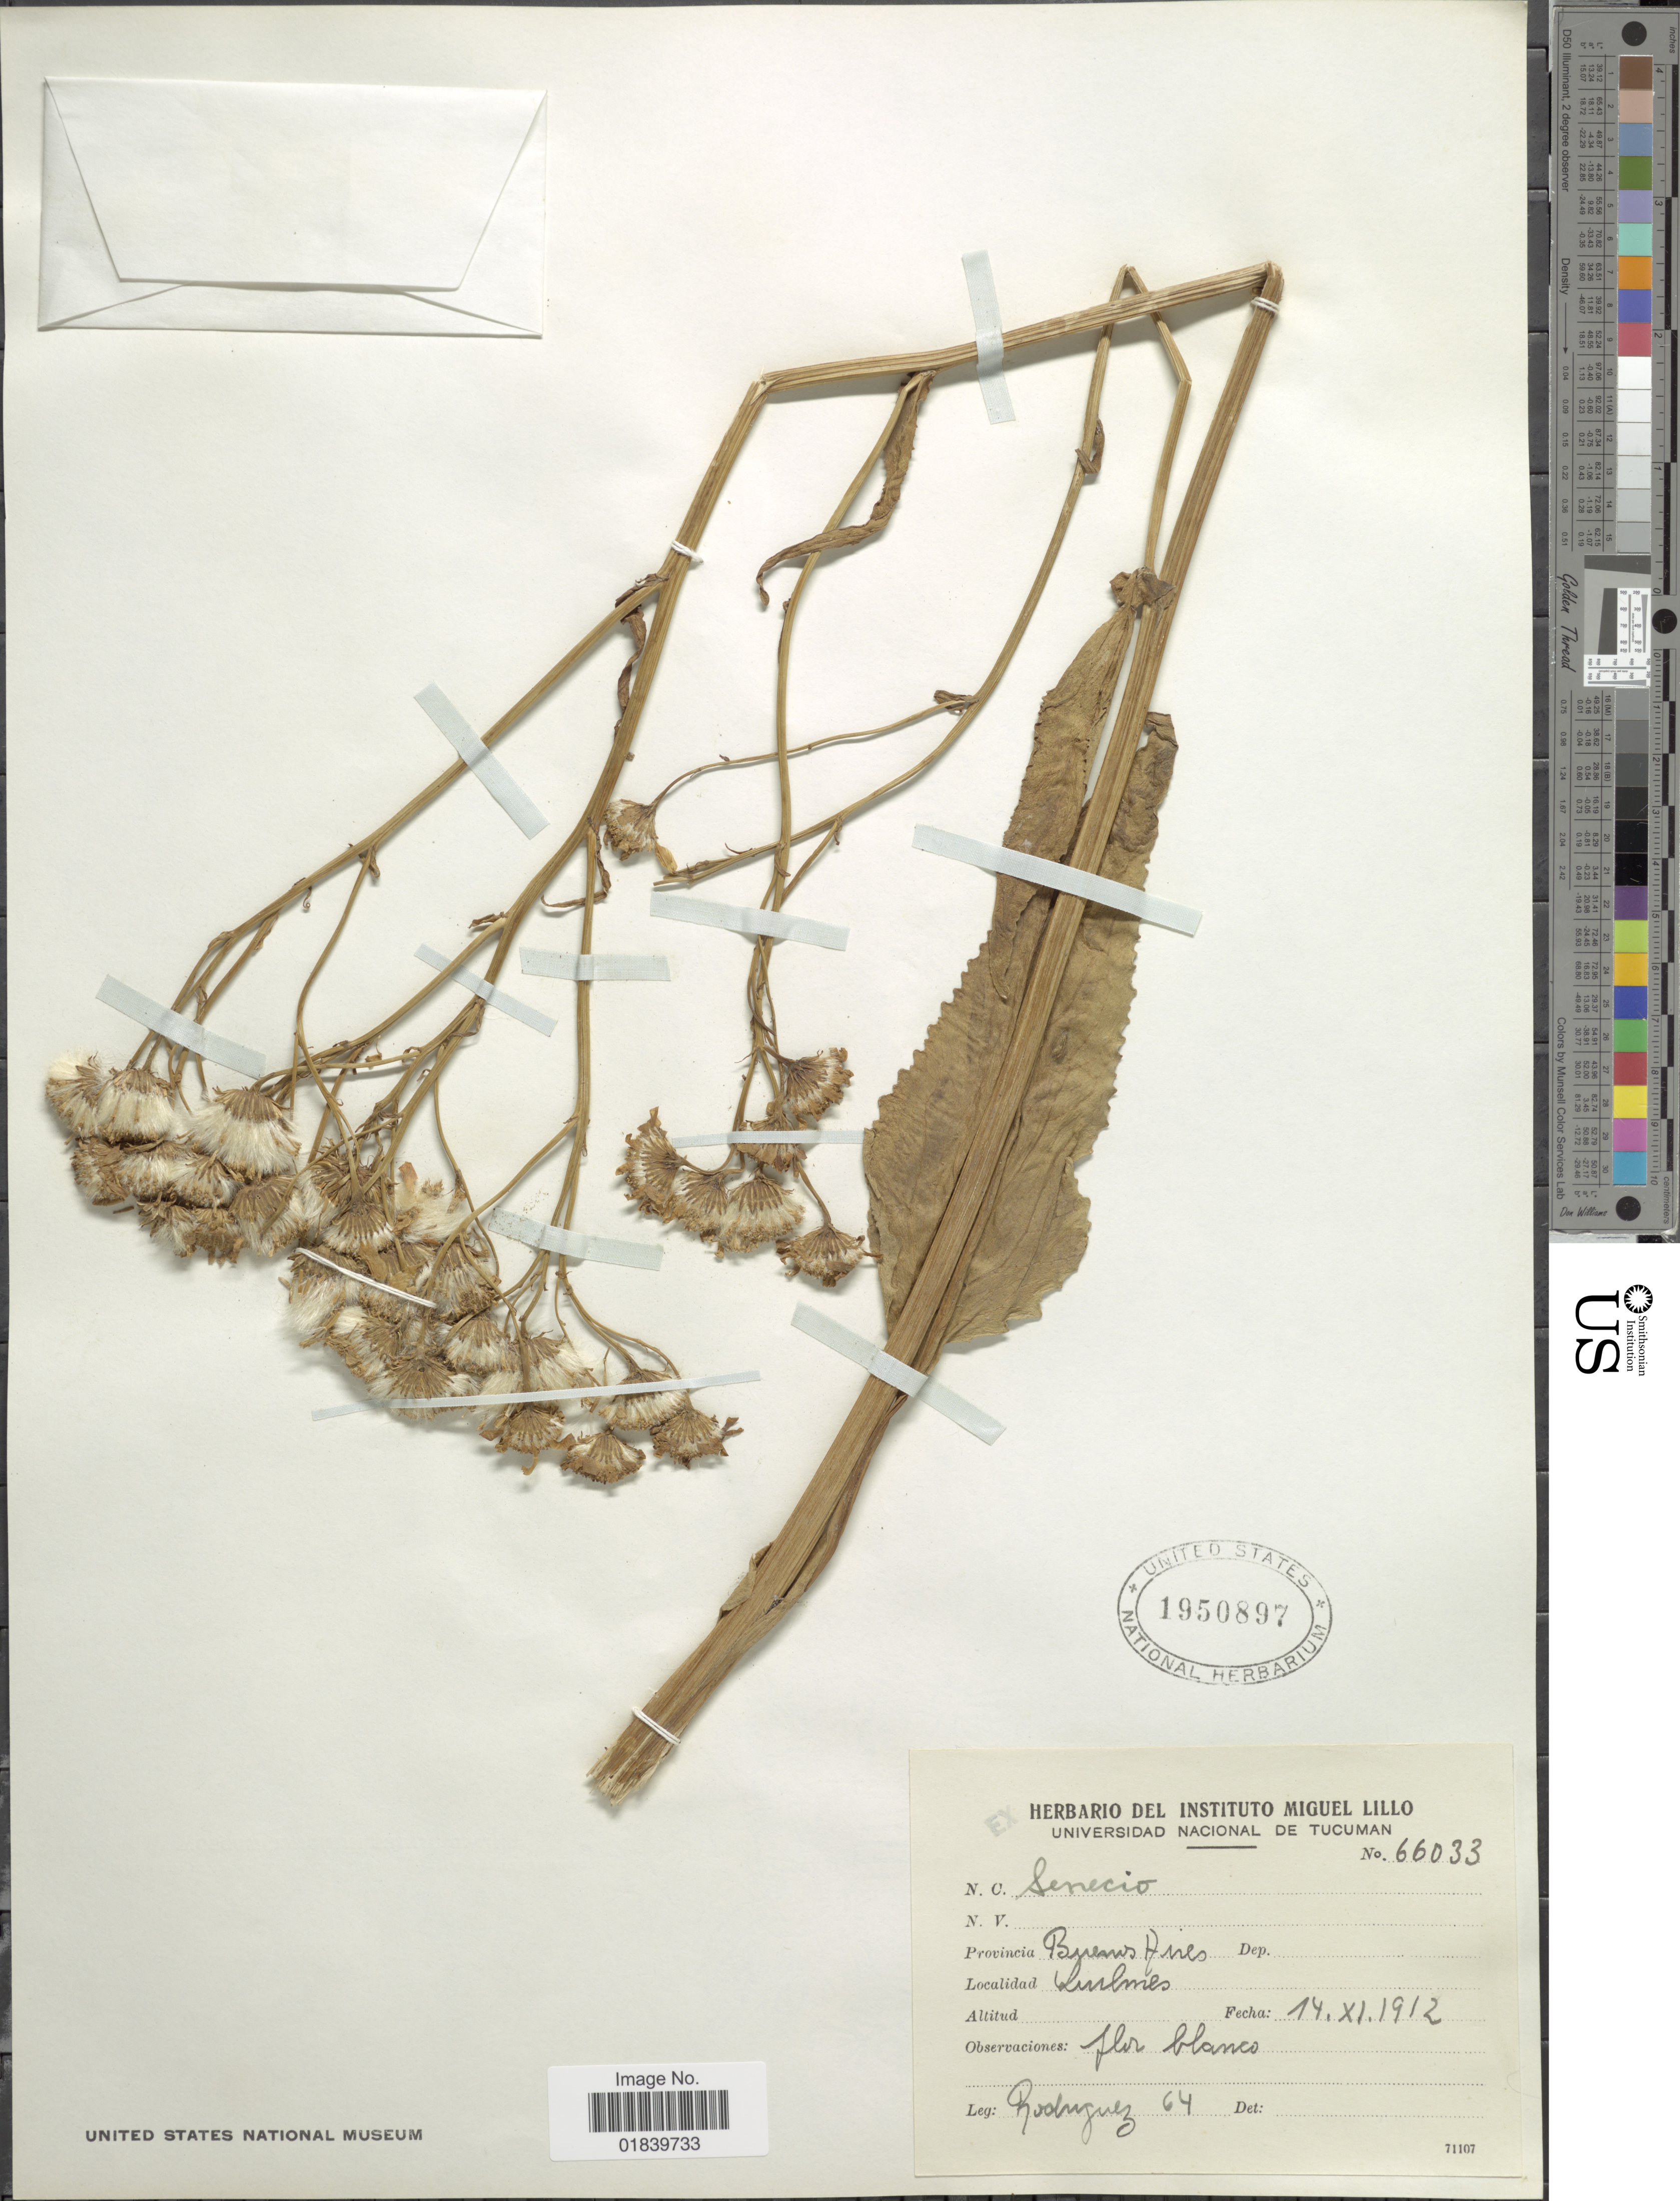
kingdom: Plantae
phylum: Tracheophyta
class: Magnoliopsida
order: Asterales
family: Asteraceae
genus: Senecio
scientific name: Senecio sp.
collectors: Rodriguez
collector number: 64/66033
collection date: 1912-11-14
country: Argentina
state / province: Buenos Aires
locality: Provincia Buenos Aires. Quilmes.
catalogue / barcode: US 1950897